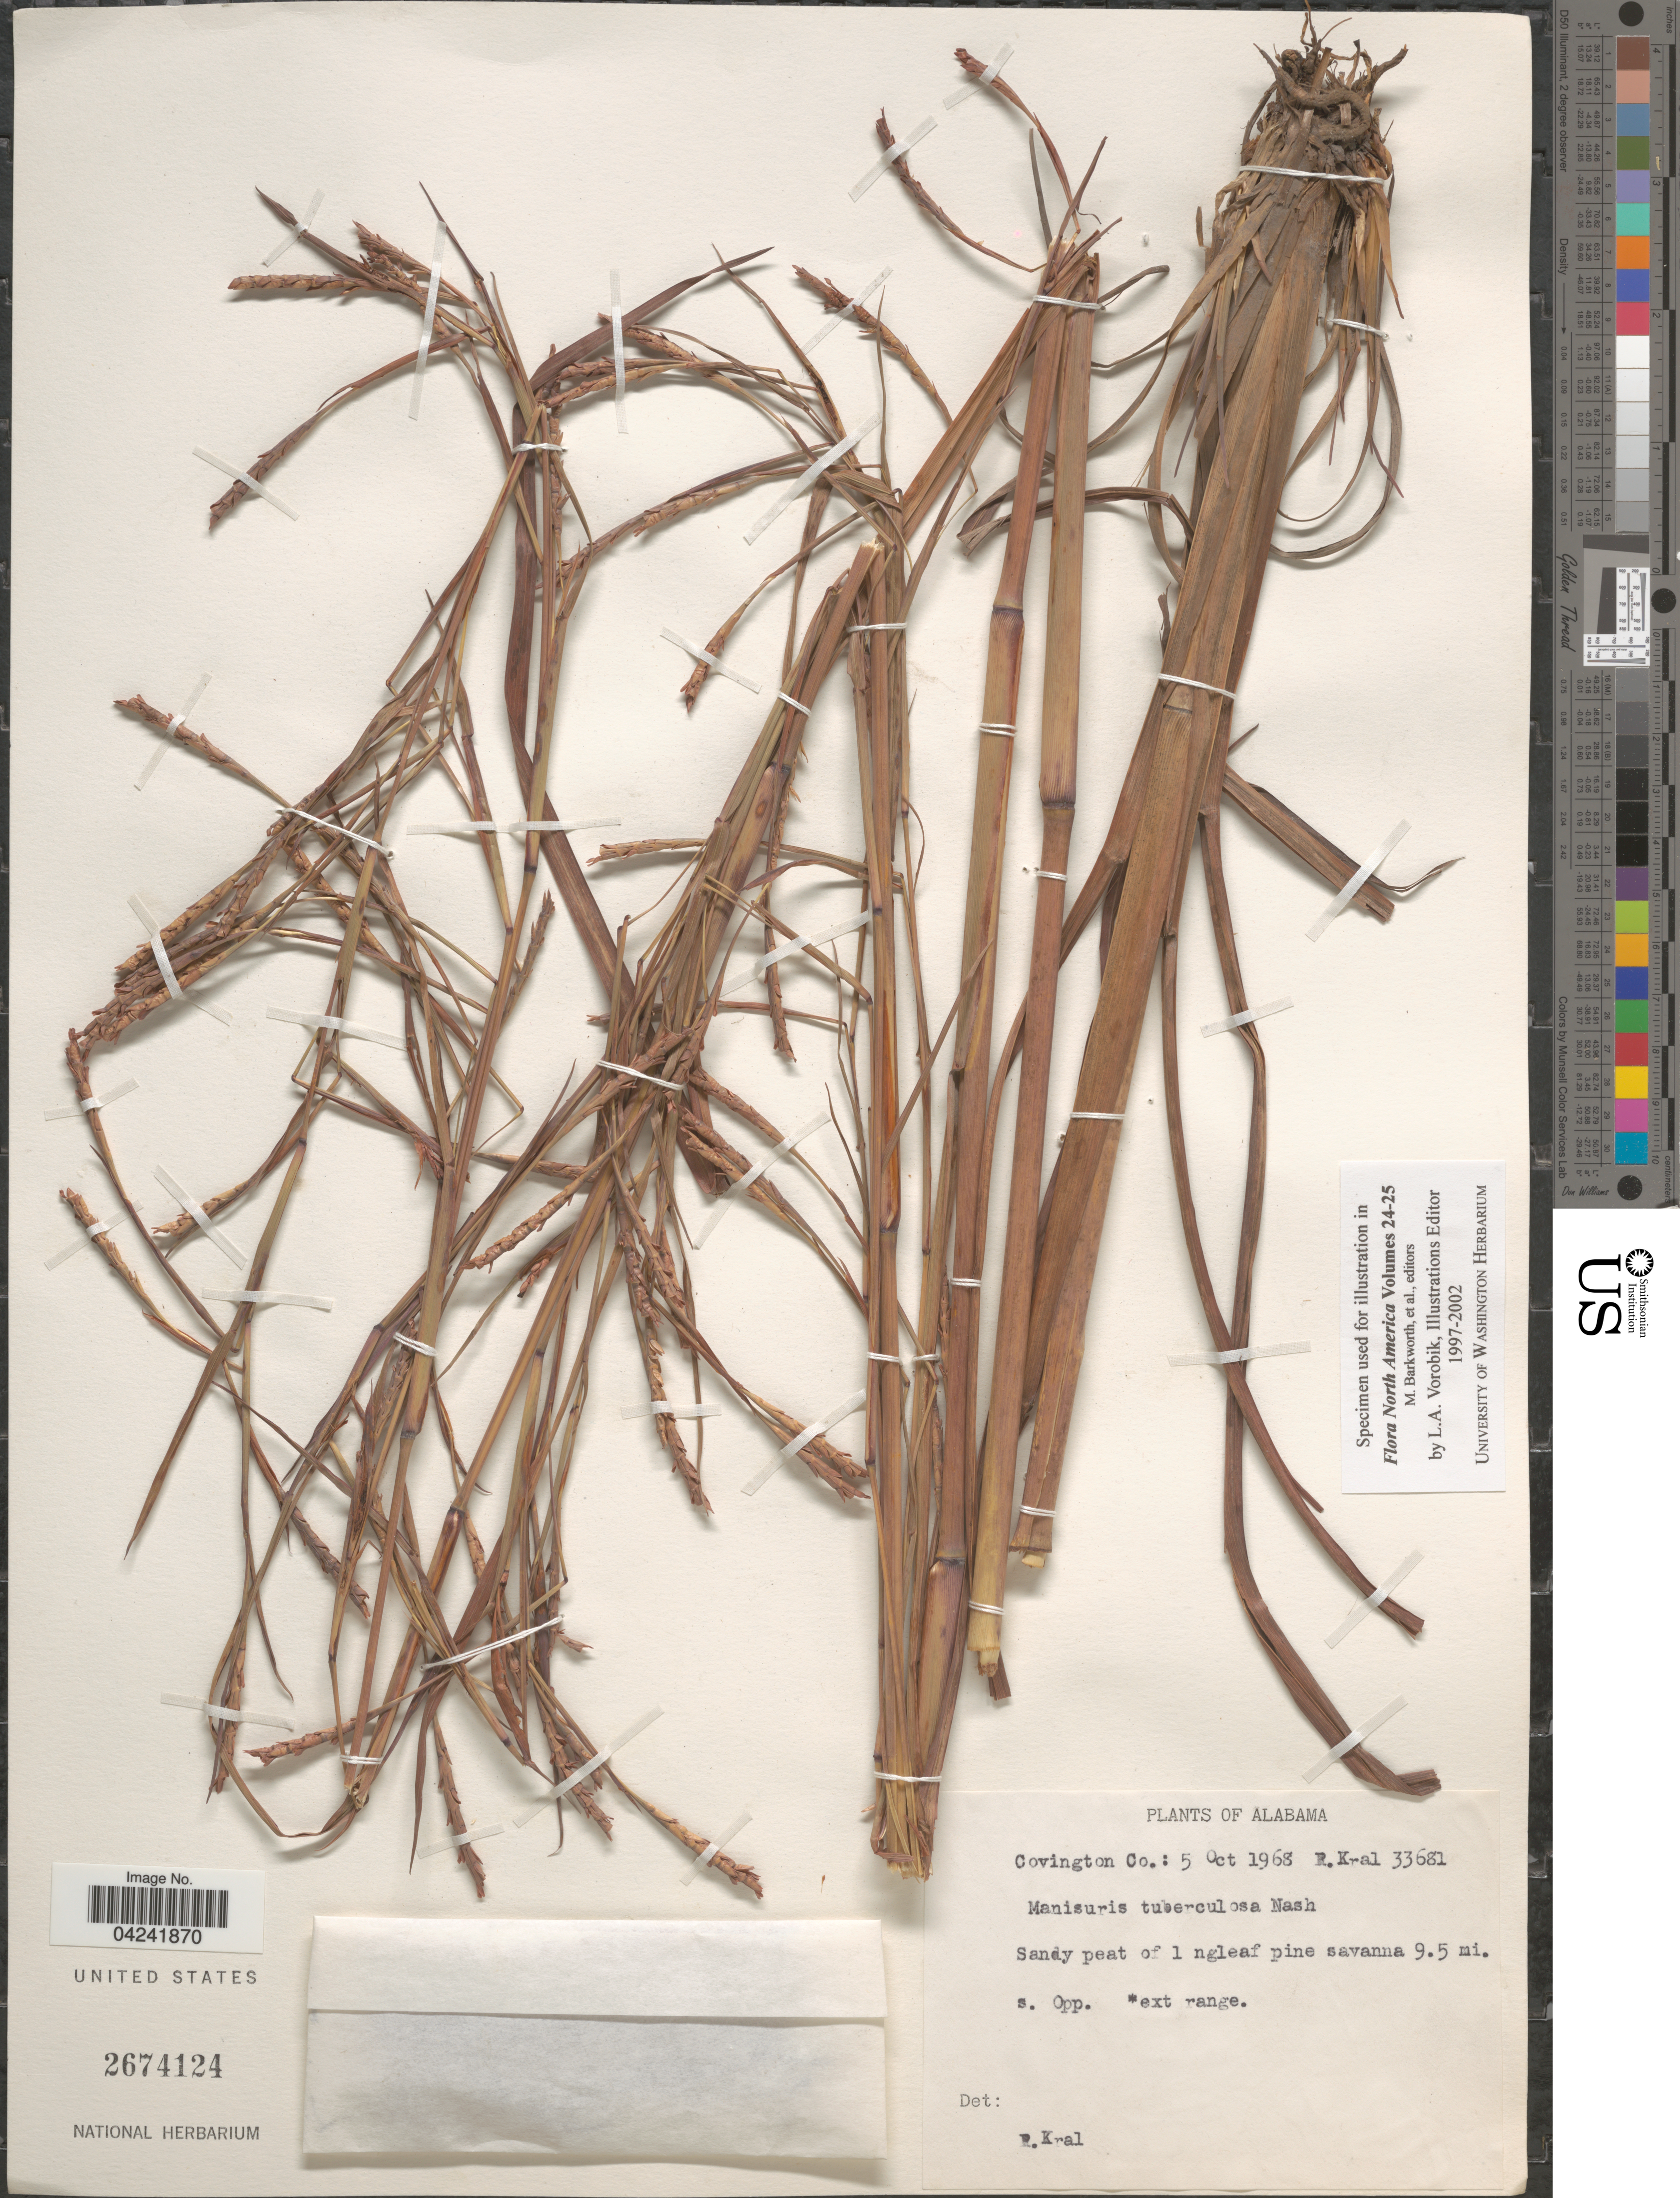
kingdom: Plantae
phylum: Tracheophyta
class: Liliopsida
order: Poales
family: Poaceae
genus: Mnesithea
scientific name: Mnesithea tuberculosa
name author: (Nash) de Koning & Sosef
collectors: R. Kral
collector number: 33681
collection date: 1968-10-05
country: United States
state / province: Alabama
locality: Covington Co. Sandy peat of 1 ngleaf pine savanna 9.5 mi. s. Opp.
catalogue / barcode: US 2674124